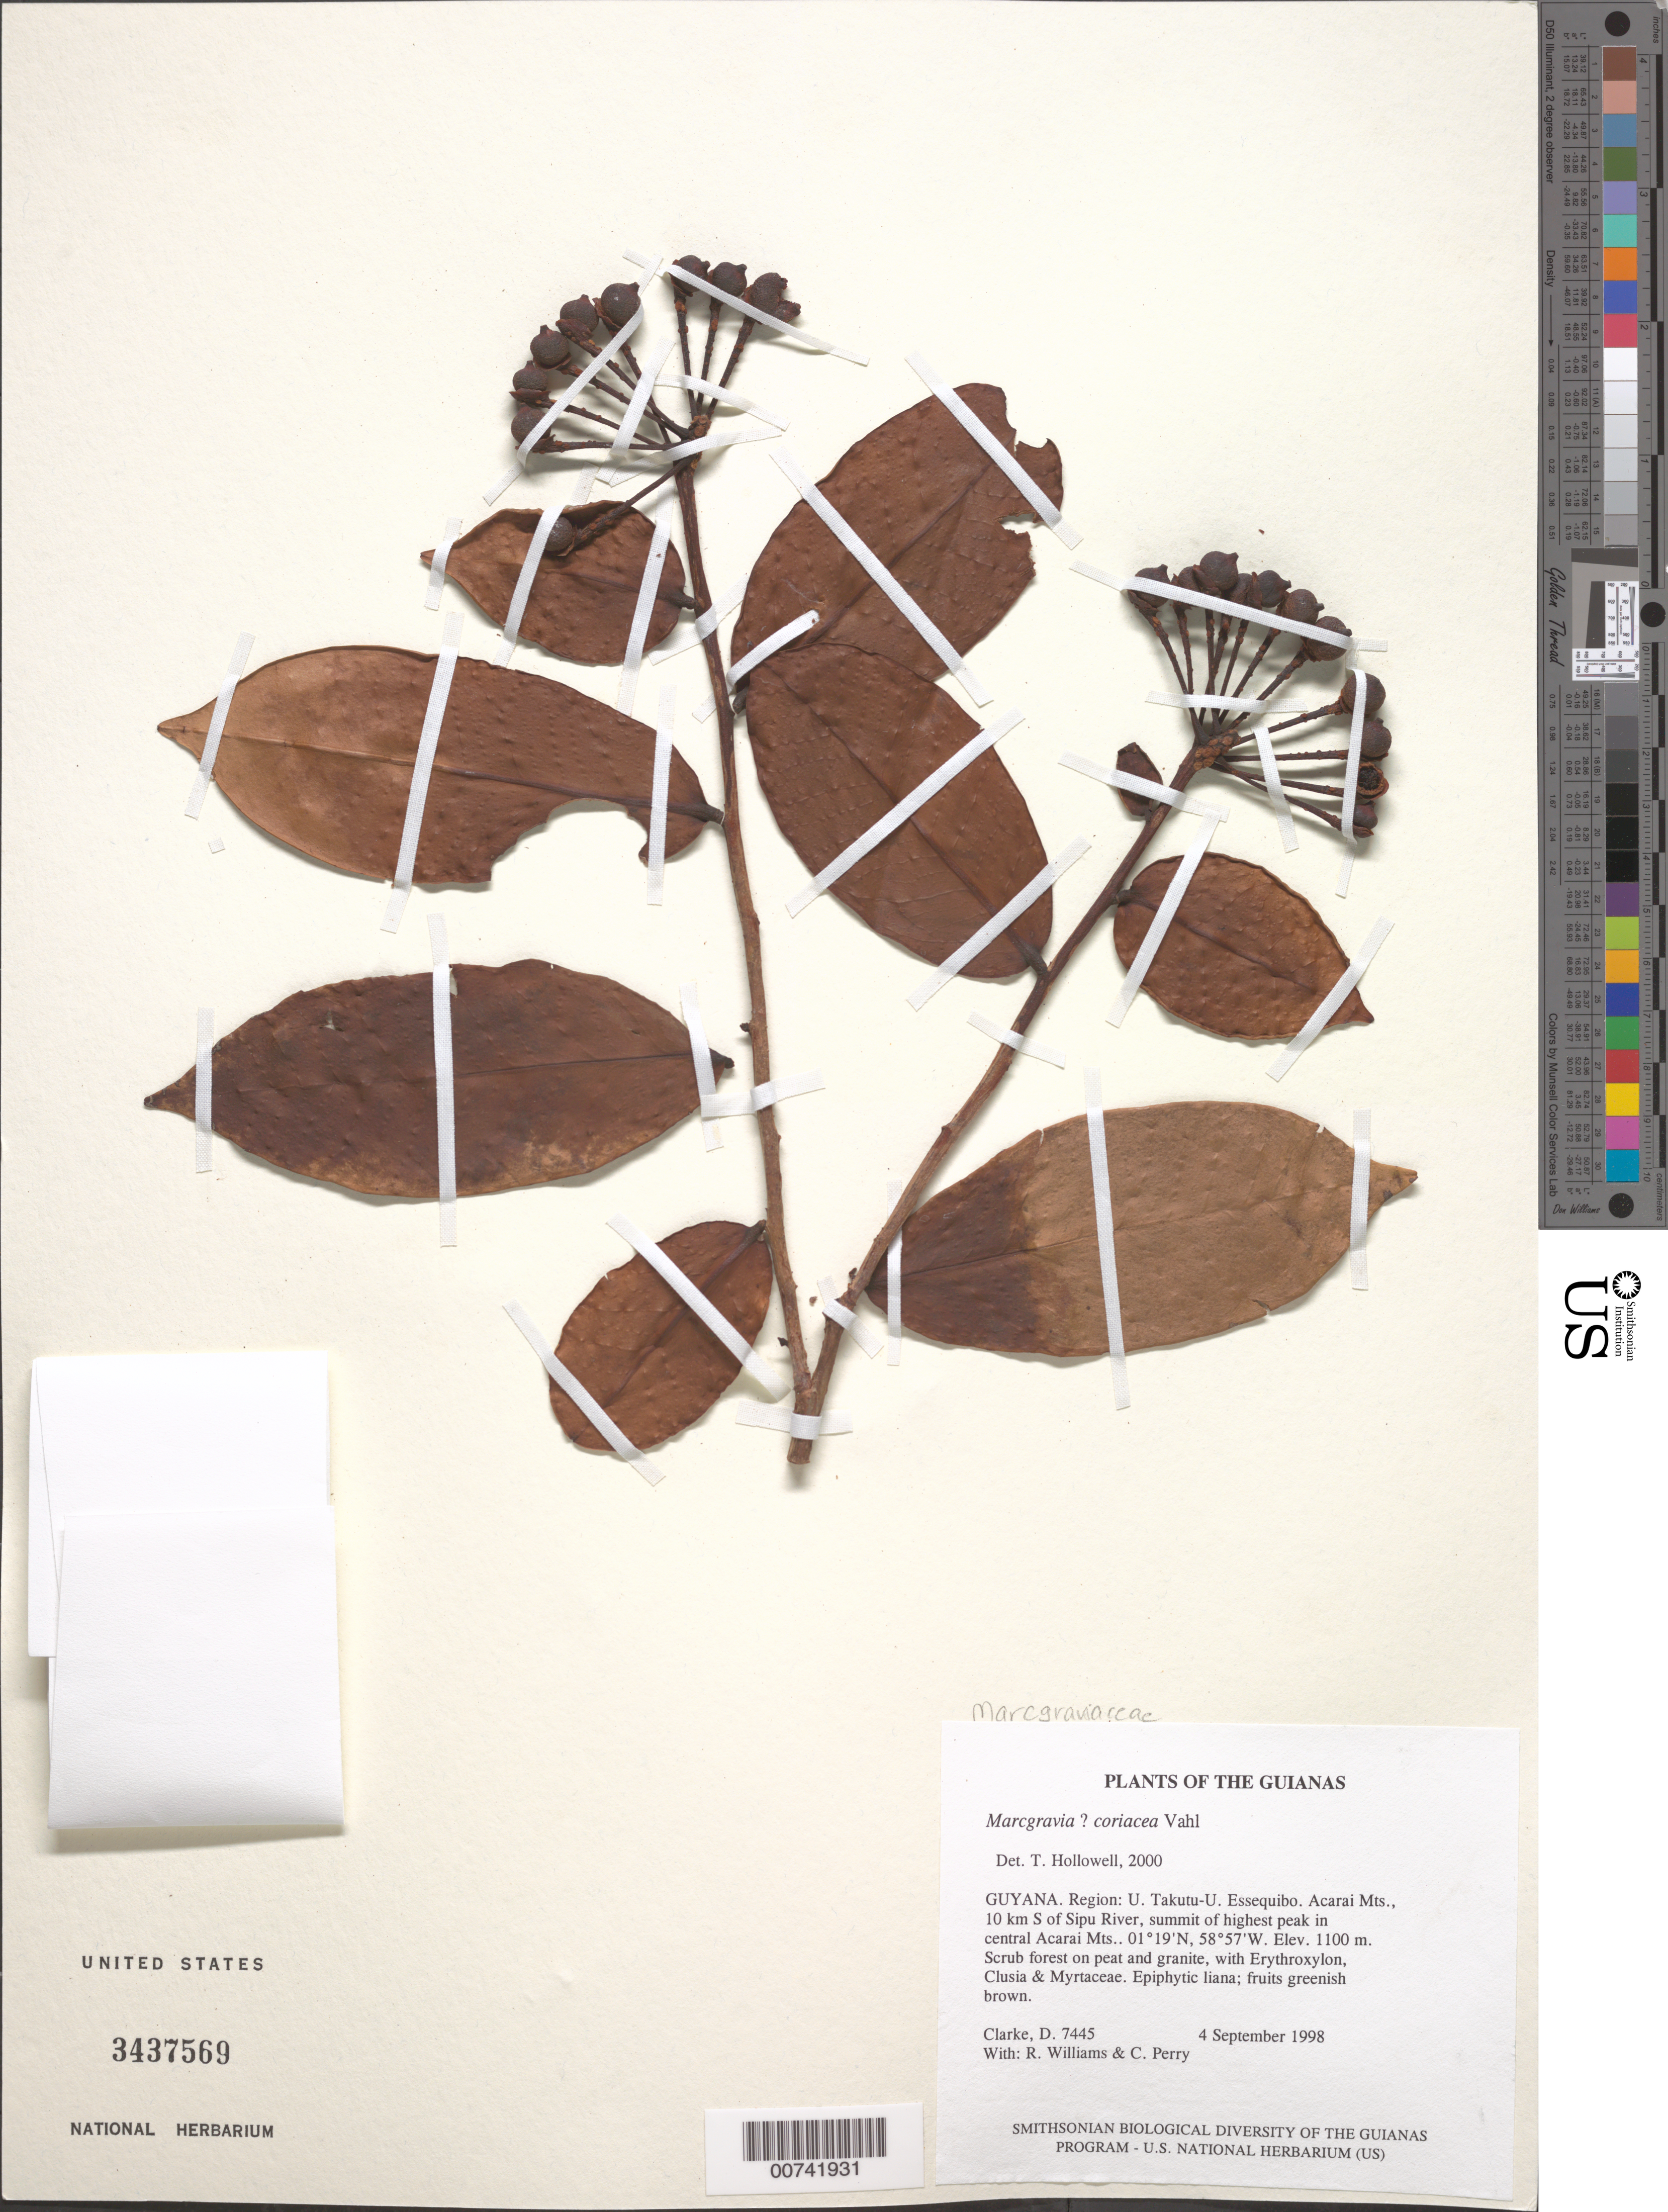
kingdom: Plantae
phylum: Tracheophyta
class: Magnoliopsida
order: Ericales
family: Marcgraviaceae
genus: Marcgravia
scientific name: Marcgravia coriacea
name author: Vahl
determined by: Hollowell, T. H., (BOT), Smithsonian Institution - National Museum of Natural History (UNITED STATES)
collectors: H. D. Clarke, R. Williams & C. Perry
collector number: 7445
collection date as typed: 4 September 1998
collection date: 1998-09-04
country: Guyana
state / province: U. Takutu-U. Essequibo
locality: Acarai Mts., 10 km S of Sipu River, summit of highest peak in central Acarai Mts.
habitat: Scrub forest on peat and granite, with Erythroxylum, Clusia & Myrtaceae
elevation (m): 1100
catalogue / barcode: US 3437569